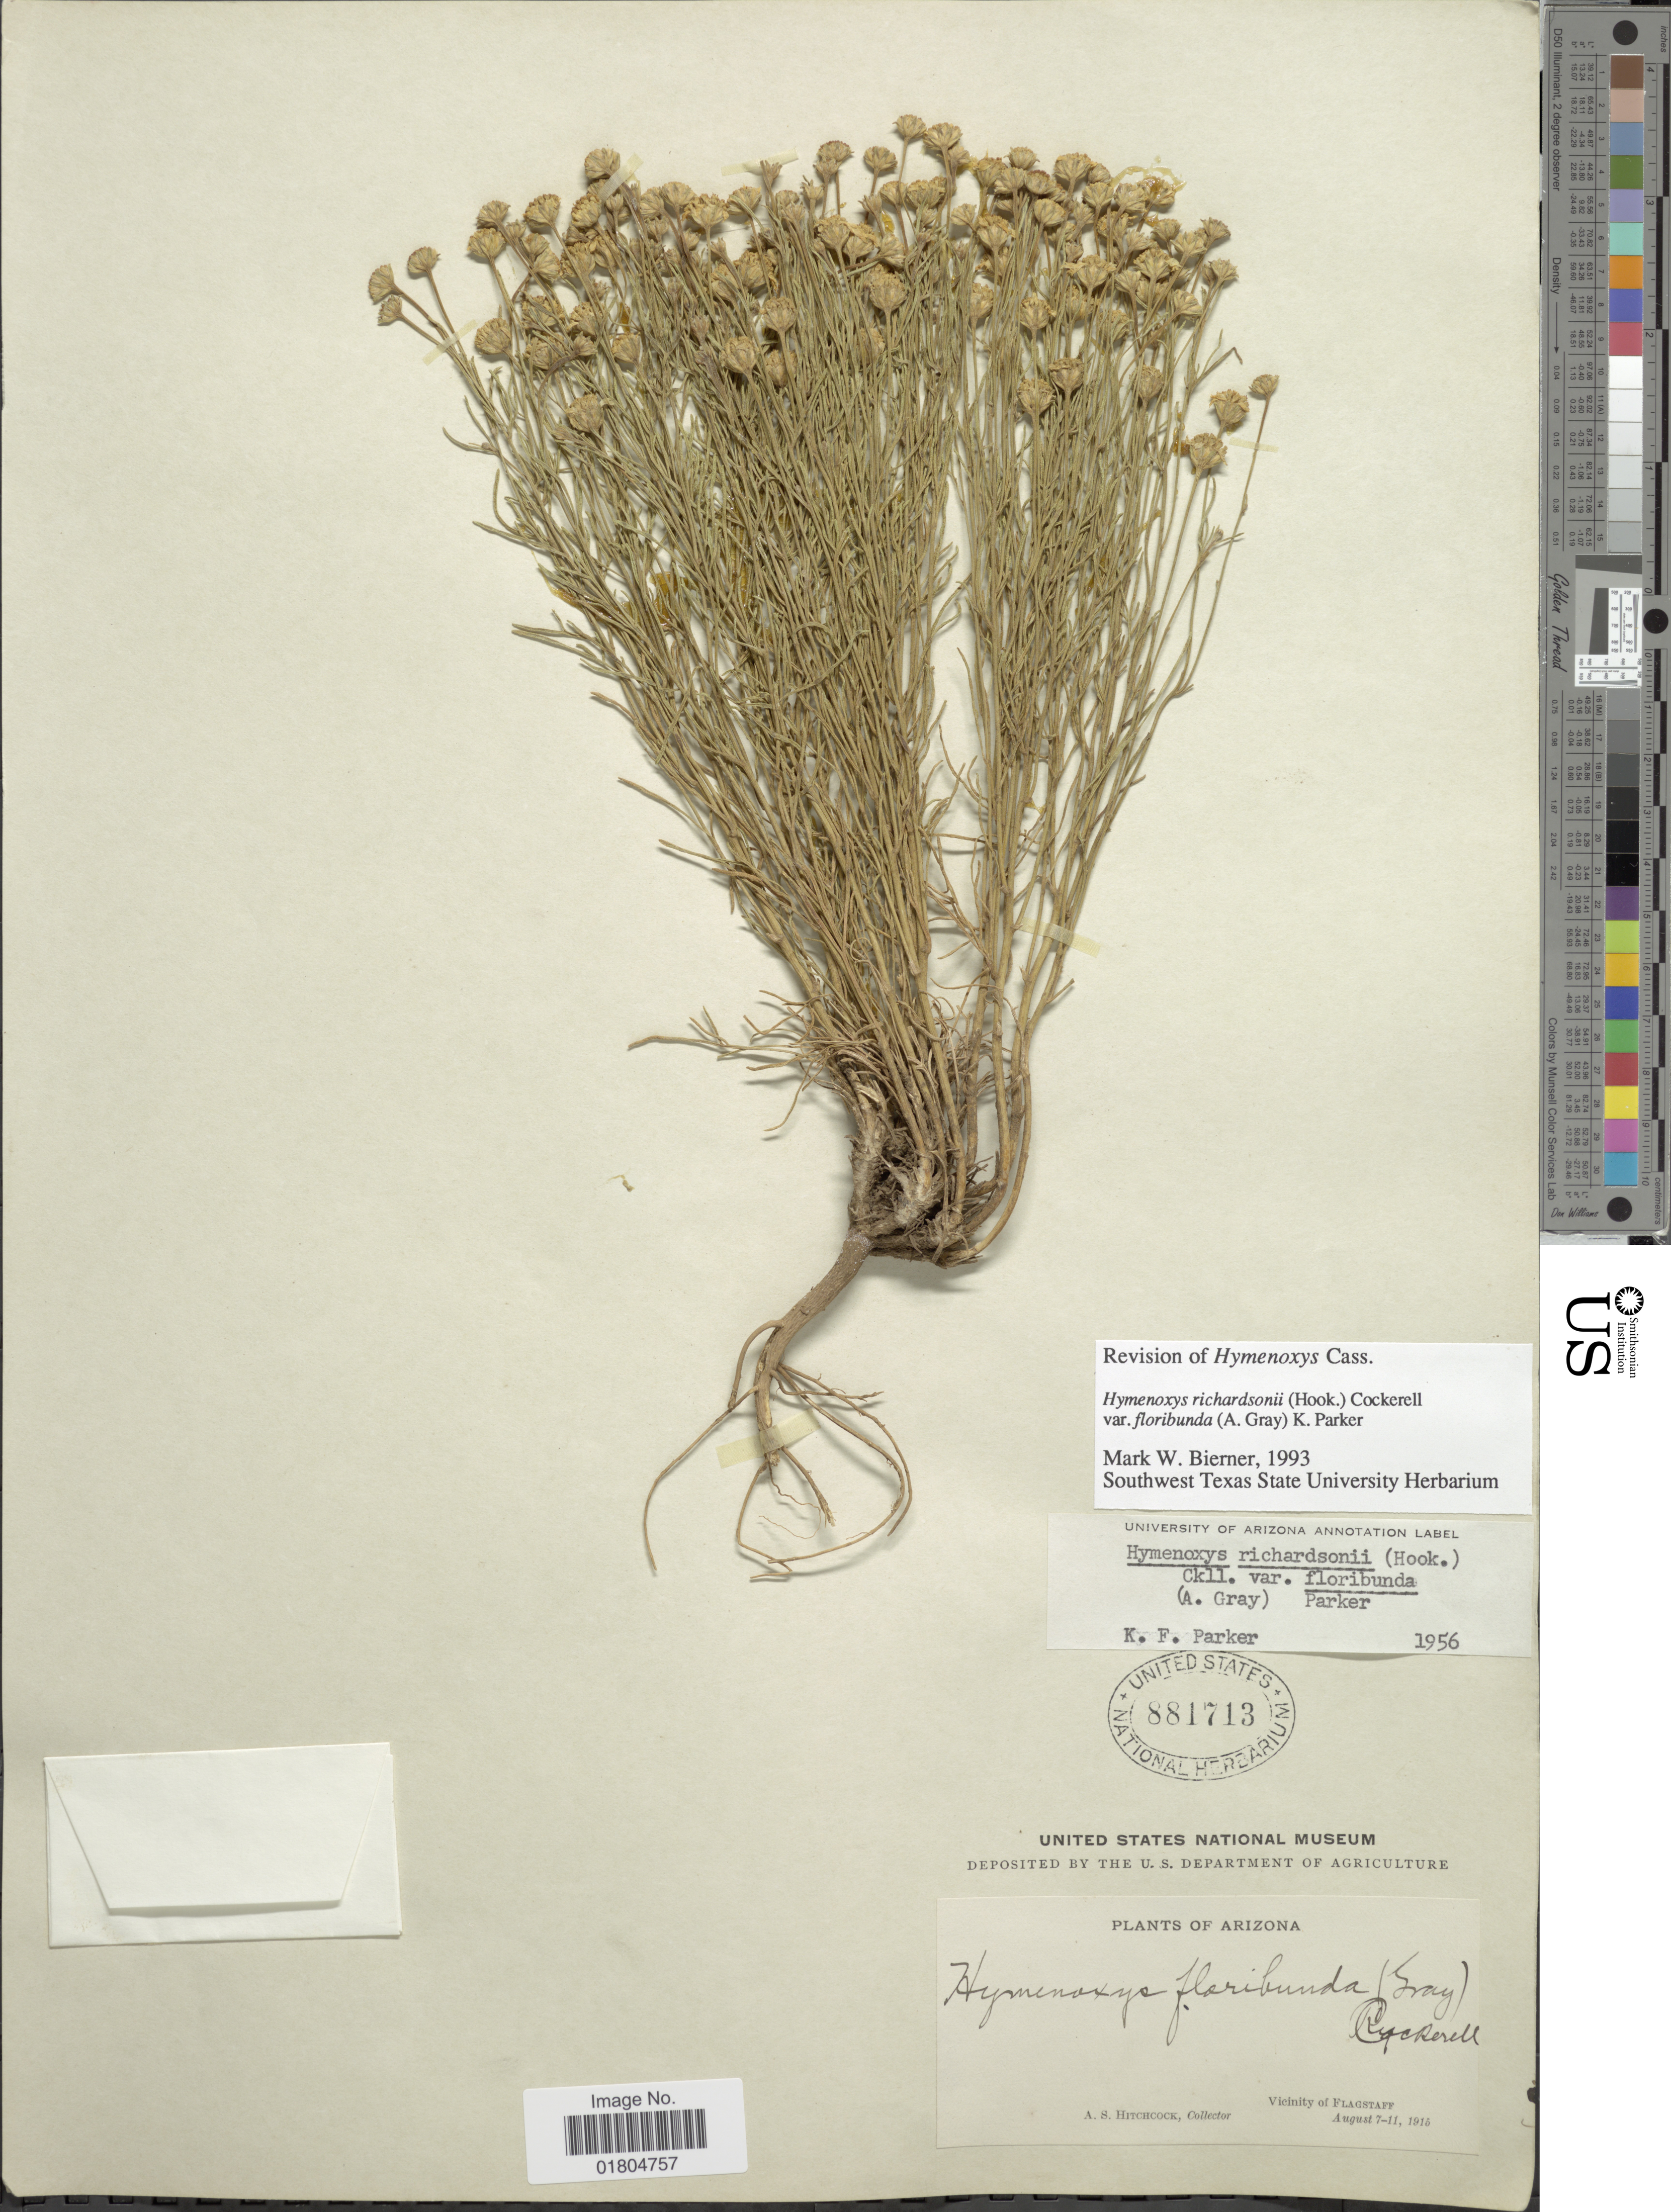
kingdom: Plantae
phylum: Tracheophyta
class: Magnoliopsida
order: Asterales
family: Asteraceae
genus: Hymenoxys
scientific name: Hymenoxys richardsonii var. floribunda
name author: (A. Gray) K.F. Parker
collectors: A. S. Hitchcock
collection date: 1915-08-07/1915-08-11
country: United States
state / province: Arizona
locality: Vicinity of Flagstaff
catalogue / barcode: US 881713